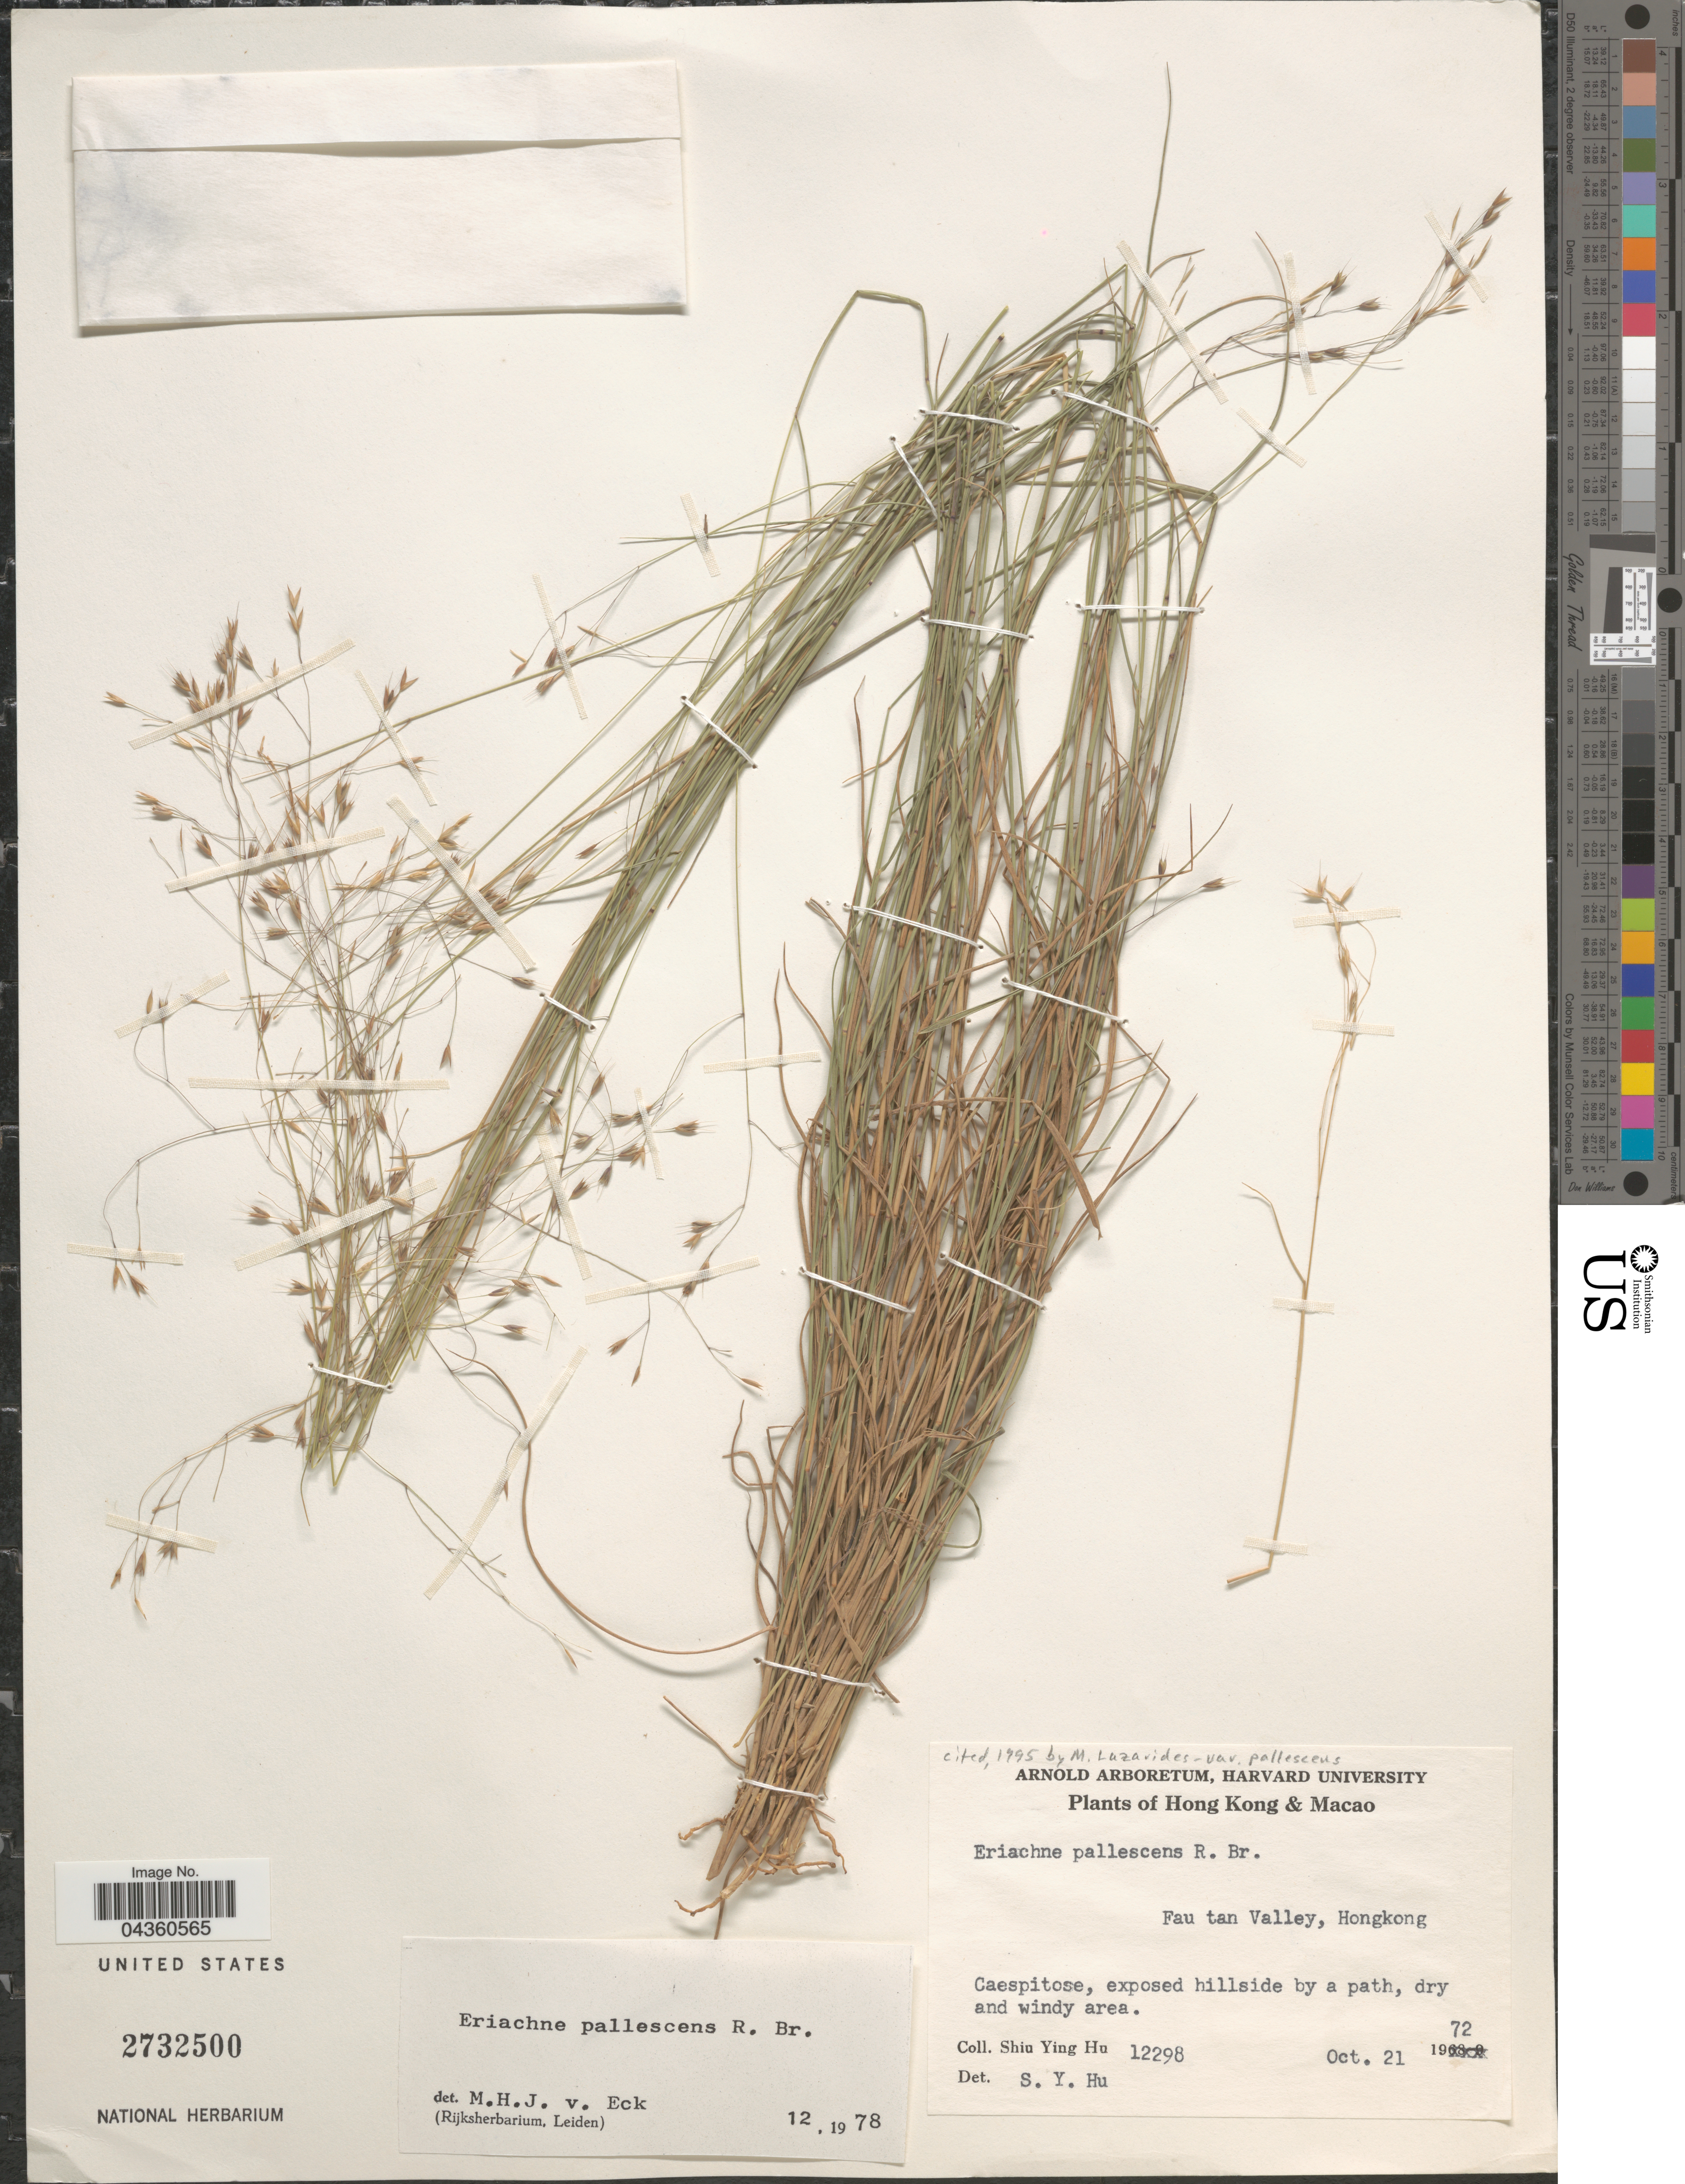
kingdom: Plantae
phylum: Tracheophyta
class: Liliopsida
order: Poales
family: Poaceae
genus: Eriachne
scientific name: Eriachne pallescens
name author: R. Br.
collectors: S. Y. Hu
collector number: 12298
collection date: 1972-10-21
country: China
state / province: Hong Kong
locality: Fau tan Valley.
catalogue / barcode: US 2732500